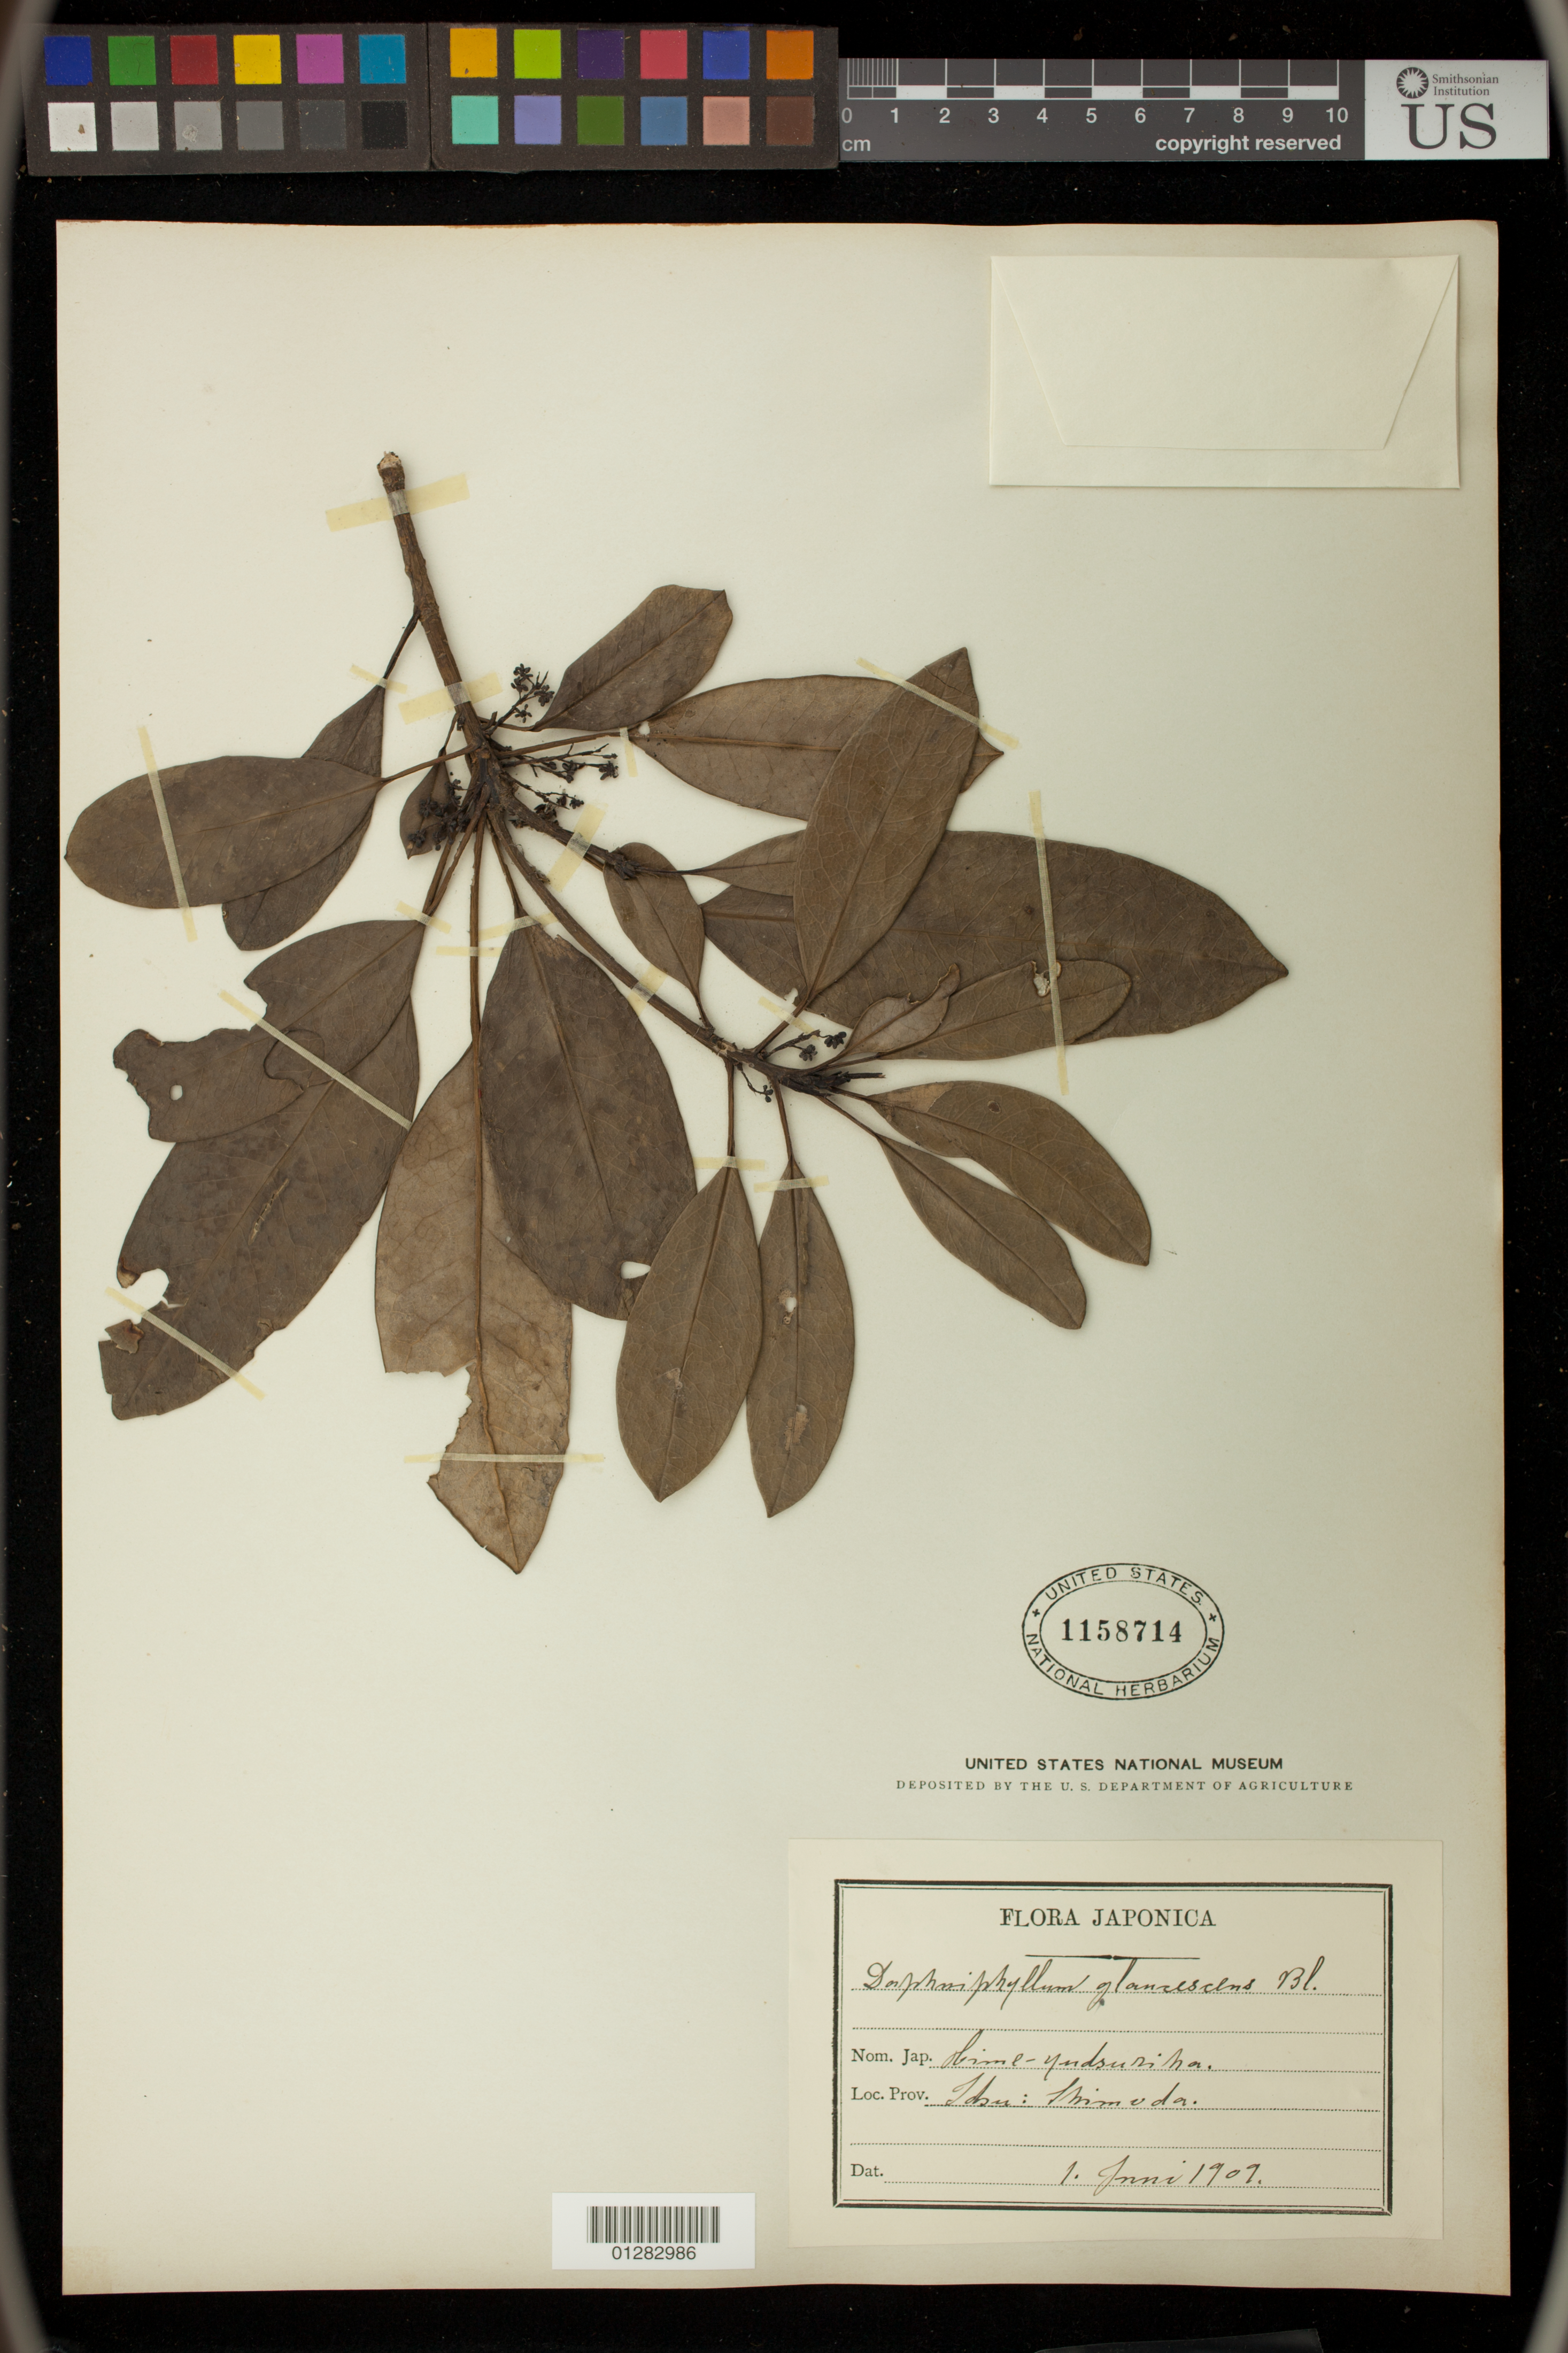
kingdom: Plantae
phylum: Tracheophyta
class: Magnoliopsida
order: Saxifragales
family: Daphniphyllaceae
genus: Daphniphyllum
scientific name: Daphniphyllum glaucescens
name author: Blume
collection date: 1907-06-01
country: Japan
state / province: Sizuoka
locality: Toku, Shimoda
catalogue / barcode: US 1158714